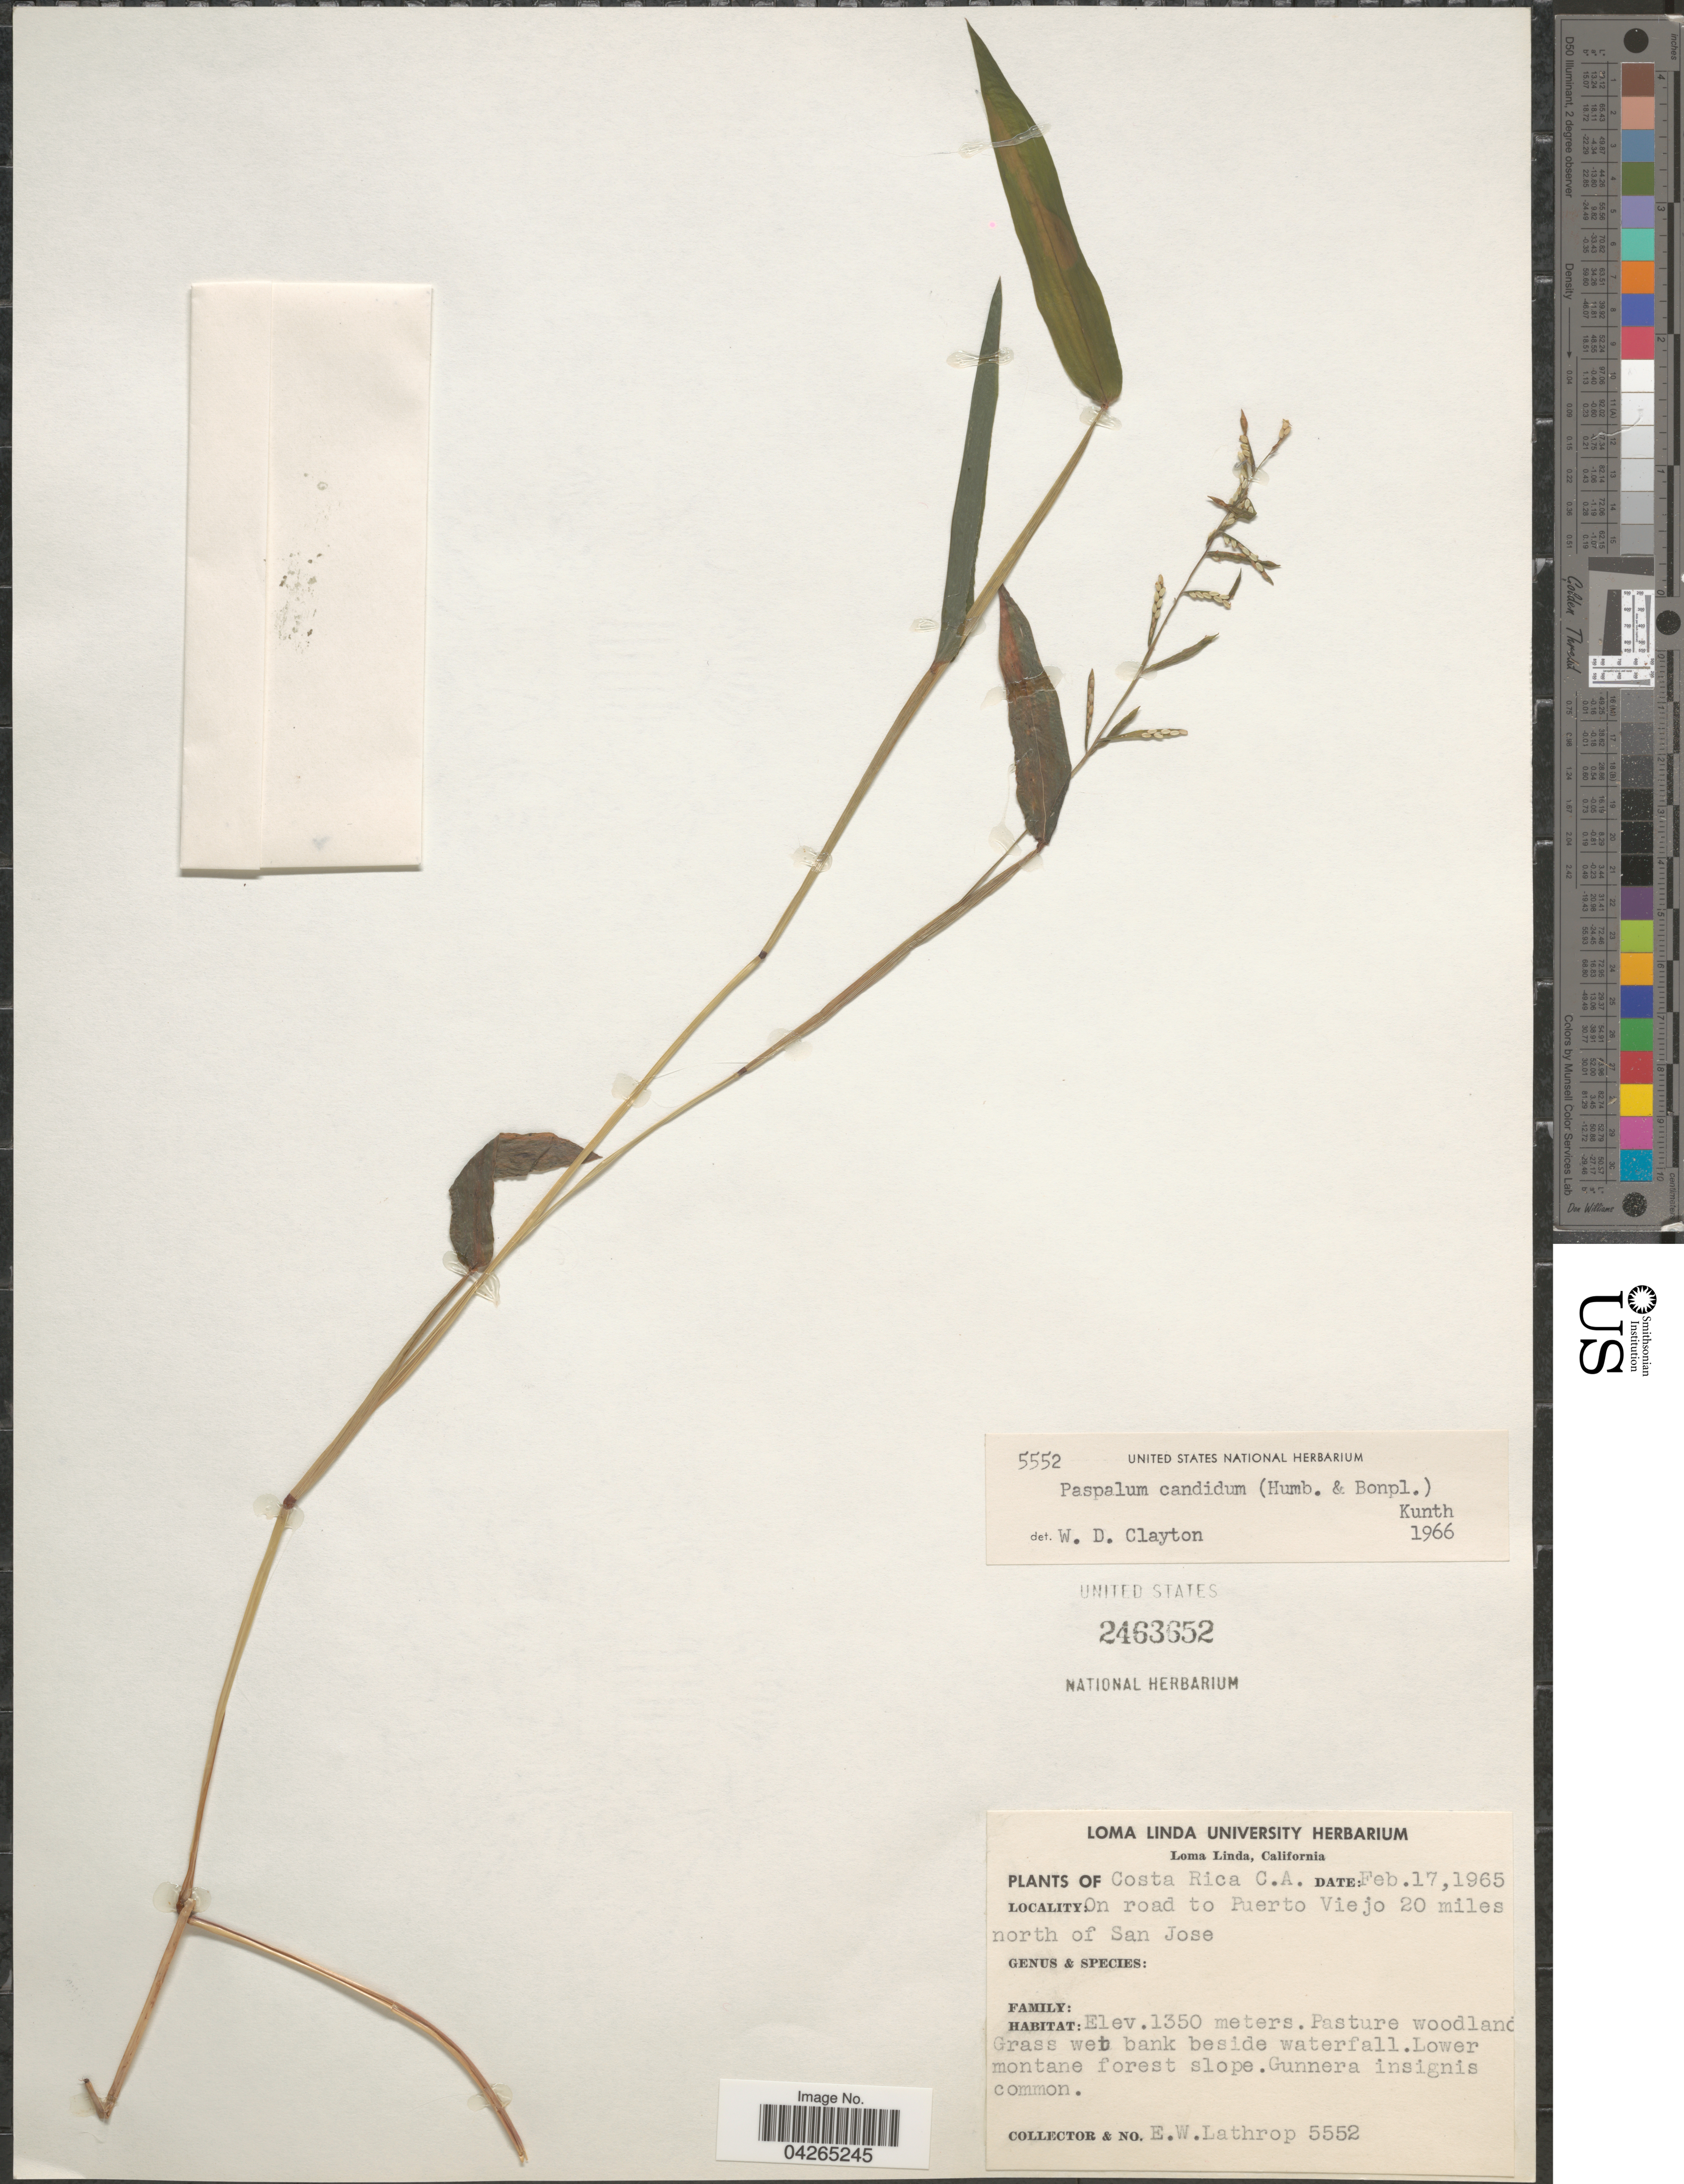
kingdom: Plantae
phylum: Tracheophyta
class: Liliopsida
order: Poales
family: Poaceae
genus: Paspalum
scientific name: Paspalum candidum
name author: (Humb. & Bonpl. ex Fleugge) Kunth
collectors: E. W. Lathrop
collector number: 5552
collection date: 1965-02-17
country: Costa Rica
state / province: San José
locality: On road to Puerto Viejo 20 miles north of San Jose.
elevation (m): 1350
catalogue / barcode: US 2463652